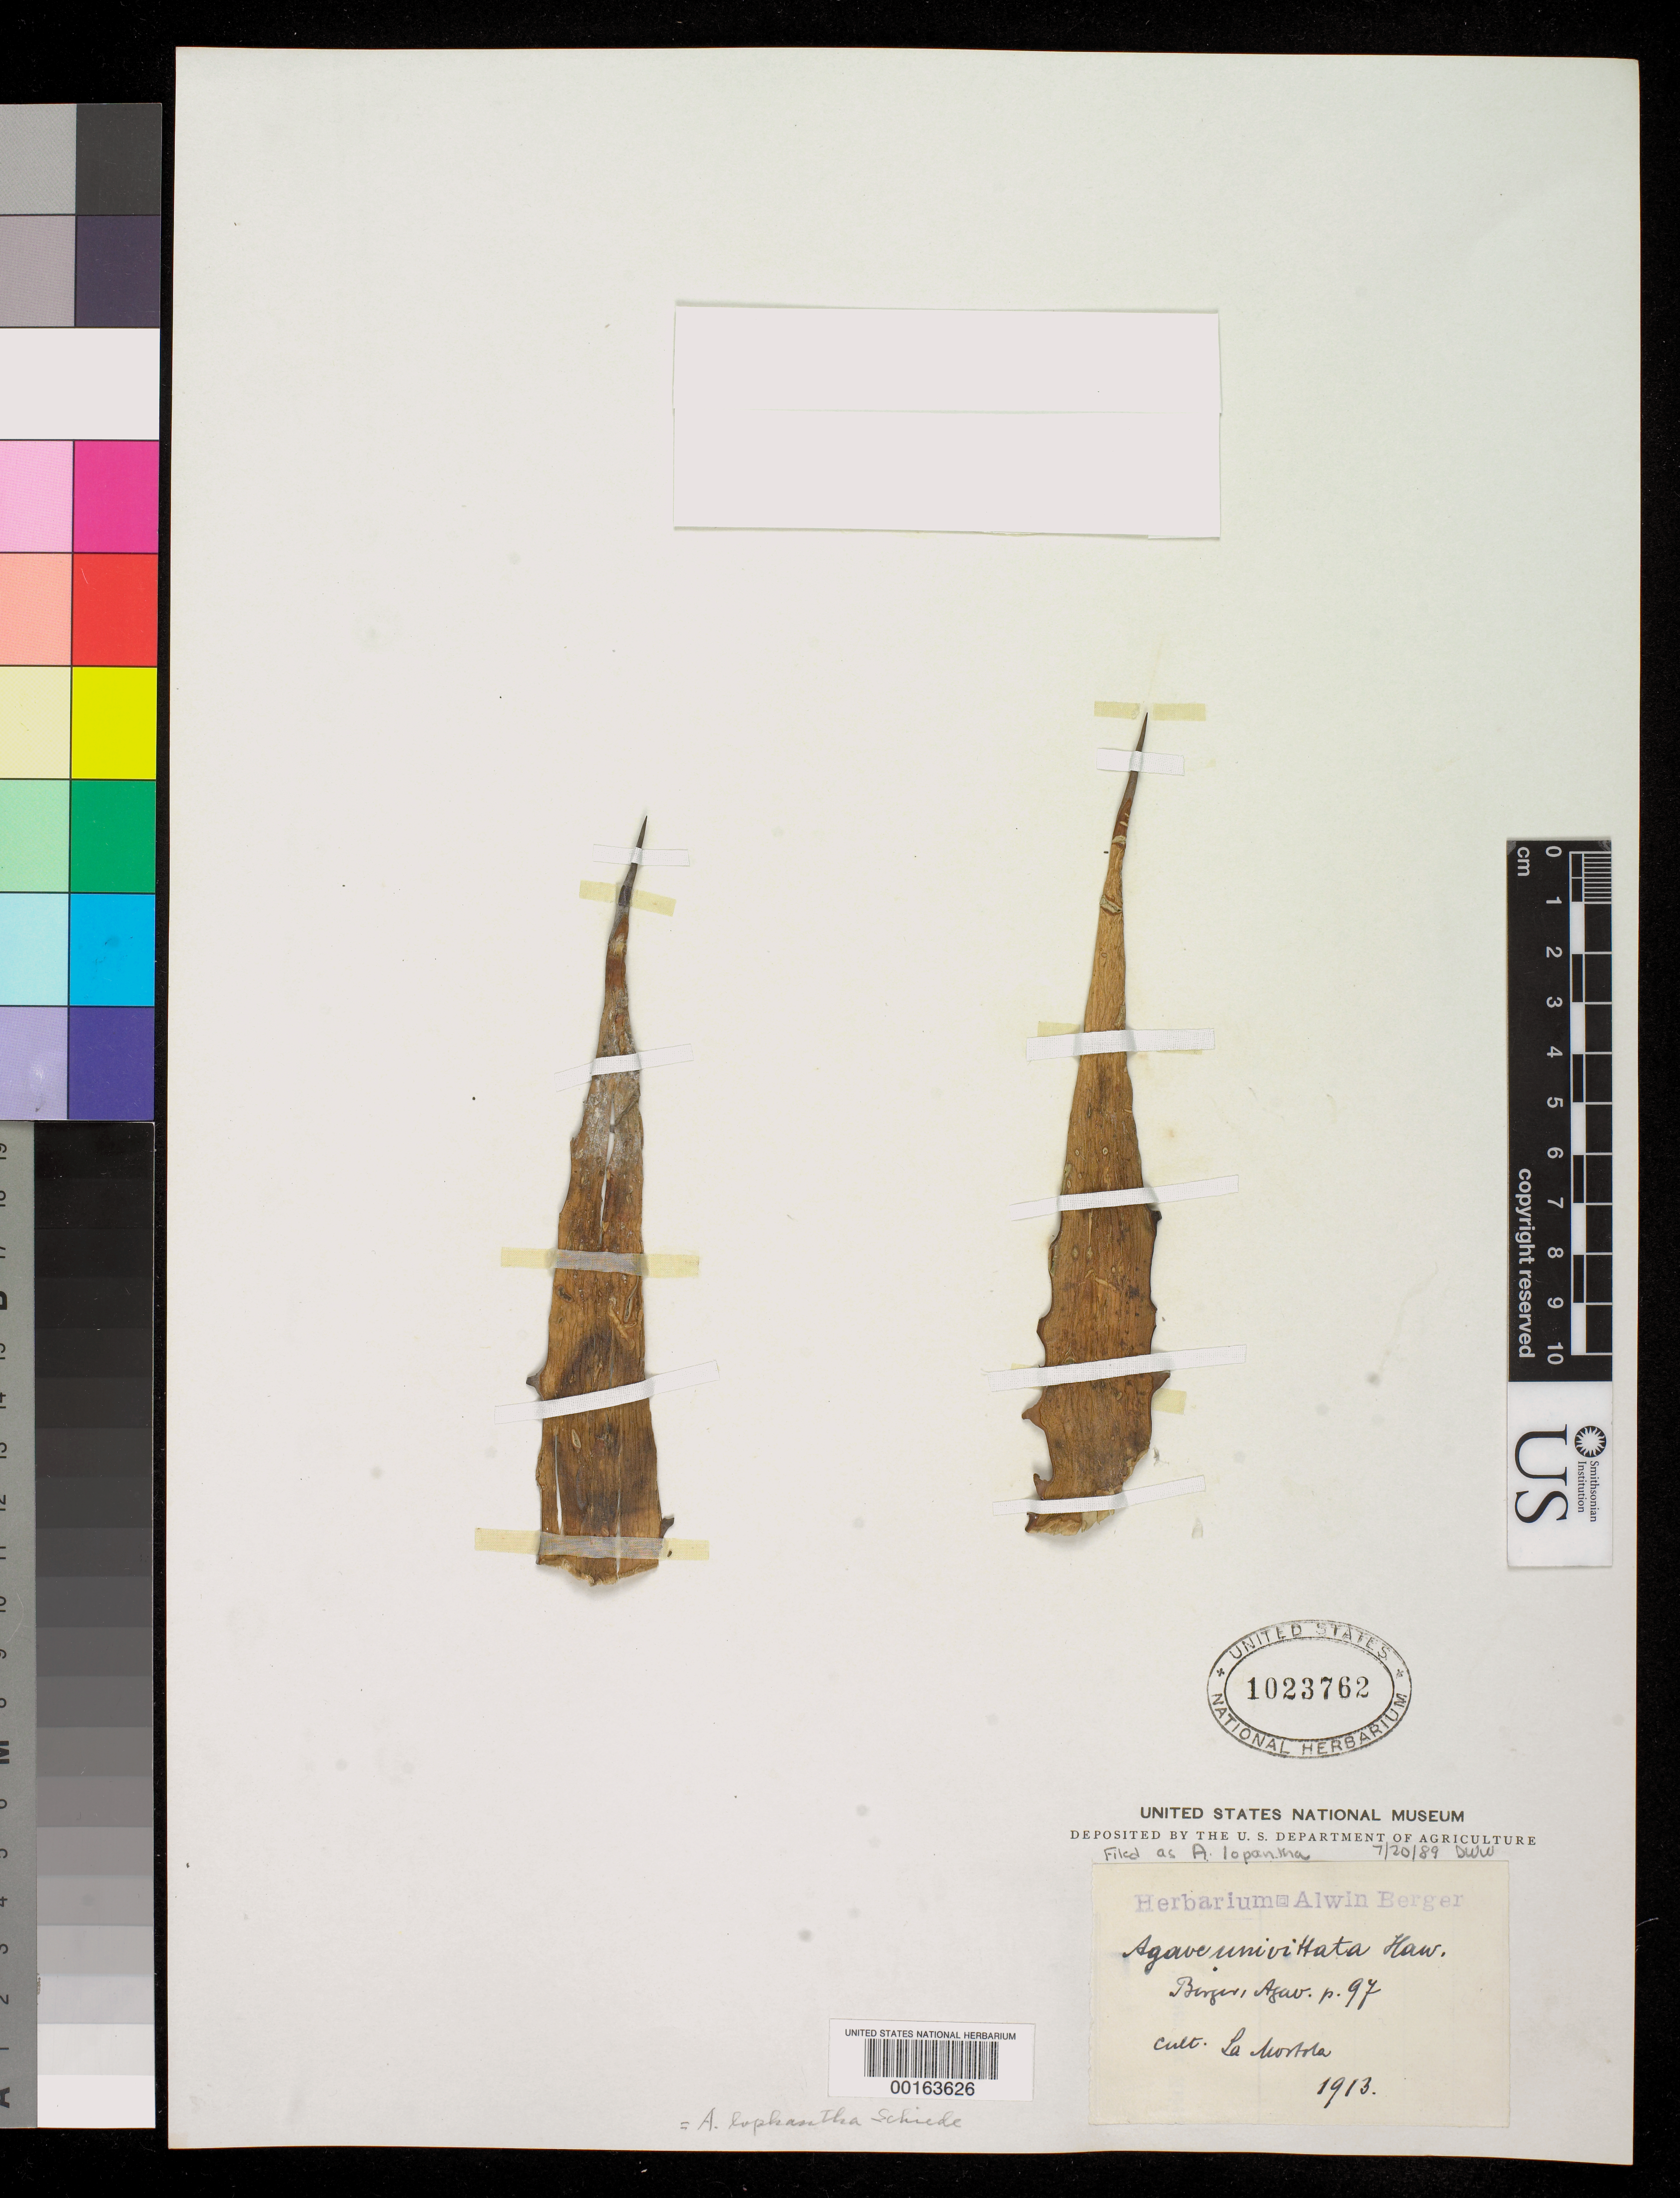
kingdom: Plantae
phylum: Tracheophyta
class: Liliopsida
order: Asparagales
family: Asparagaceae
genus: Agave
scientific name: Agave lophantha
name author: Schiede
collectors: ex herb. A. Berger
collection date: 1909-06-02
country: Mexico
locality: Cultivated at La Mortola, Italy.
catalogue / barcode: US 1023762